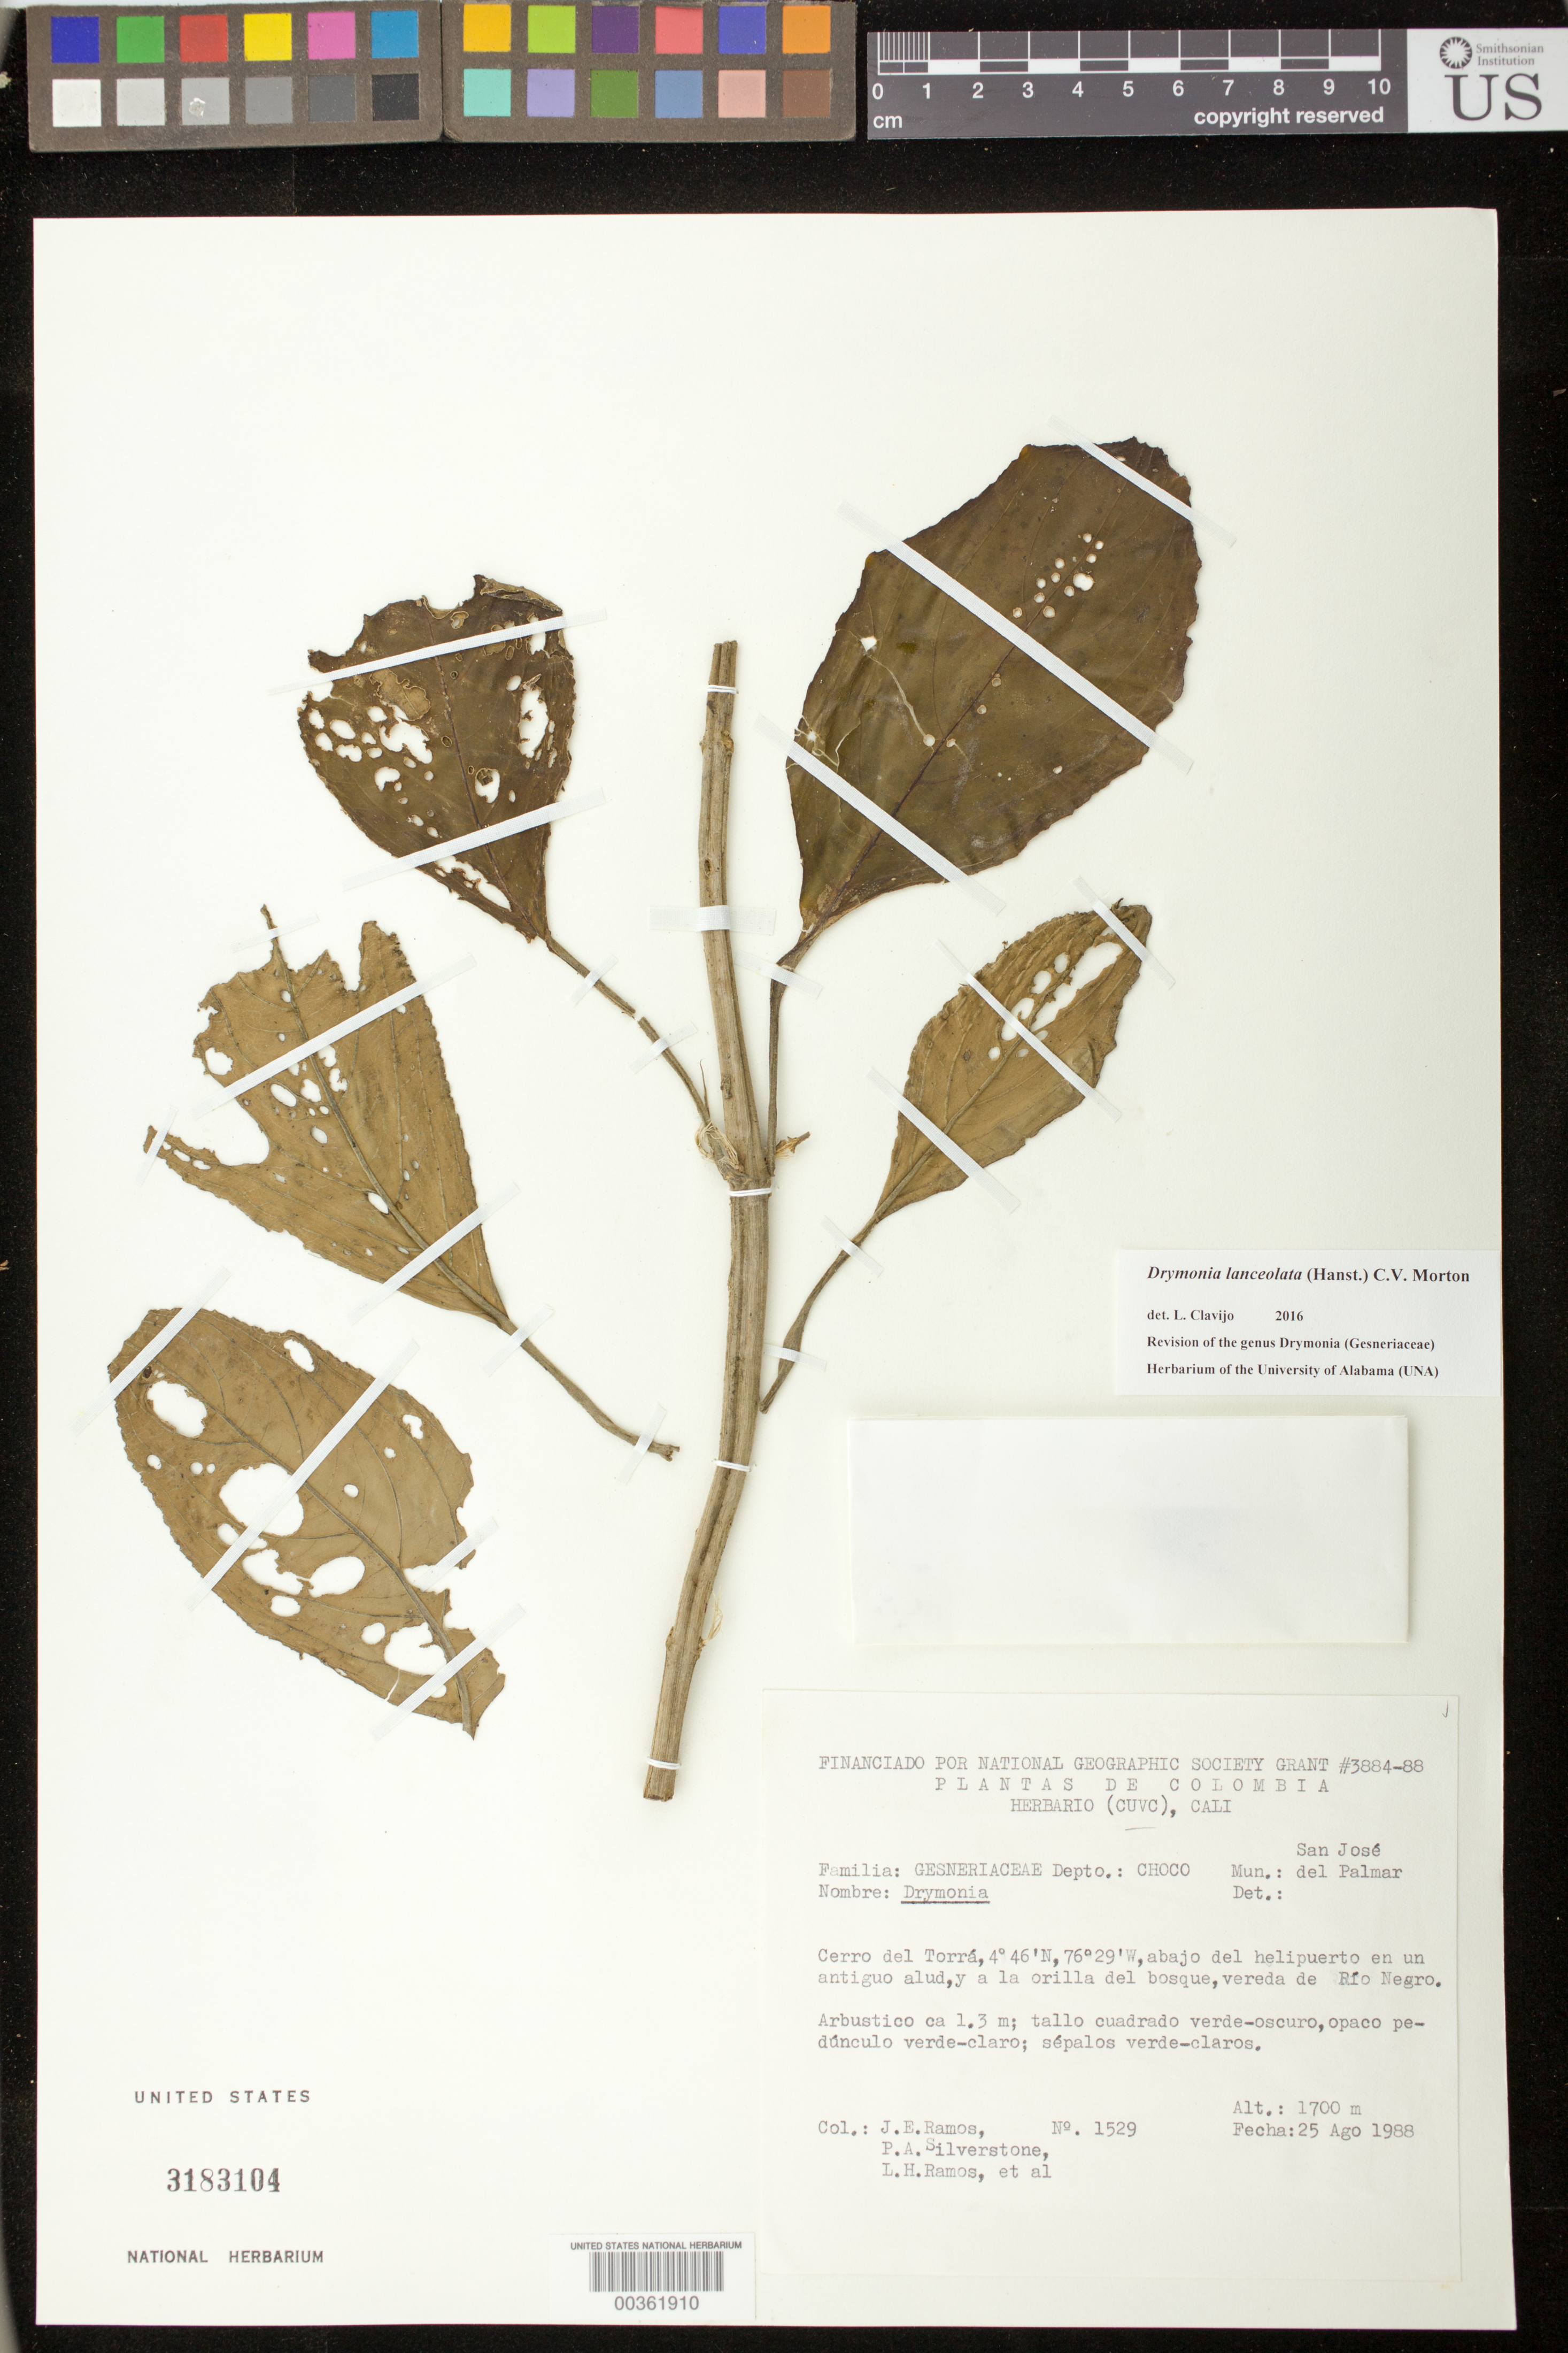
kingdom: Plantae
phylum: Tracheophyta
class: Magnoliopsida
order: Lamiales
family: Gesneriaceae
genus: Drymonia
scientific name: Drymonia sp.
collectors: J. E. Ramos, P. A. Silverstone-Sopkin, L. Ramos & et al.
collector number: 1529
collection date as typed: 25 Aug 1988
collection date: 1988-08-25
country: Colombia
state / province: Chocó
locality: Mun. San Jose del Palmar, Cerro del Torra, abajo del helipuerto en un antiguo alud, y a la orilla del bosque, vereda de Rio Negr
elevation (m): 1700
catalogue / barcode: US 3183104